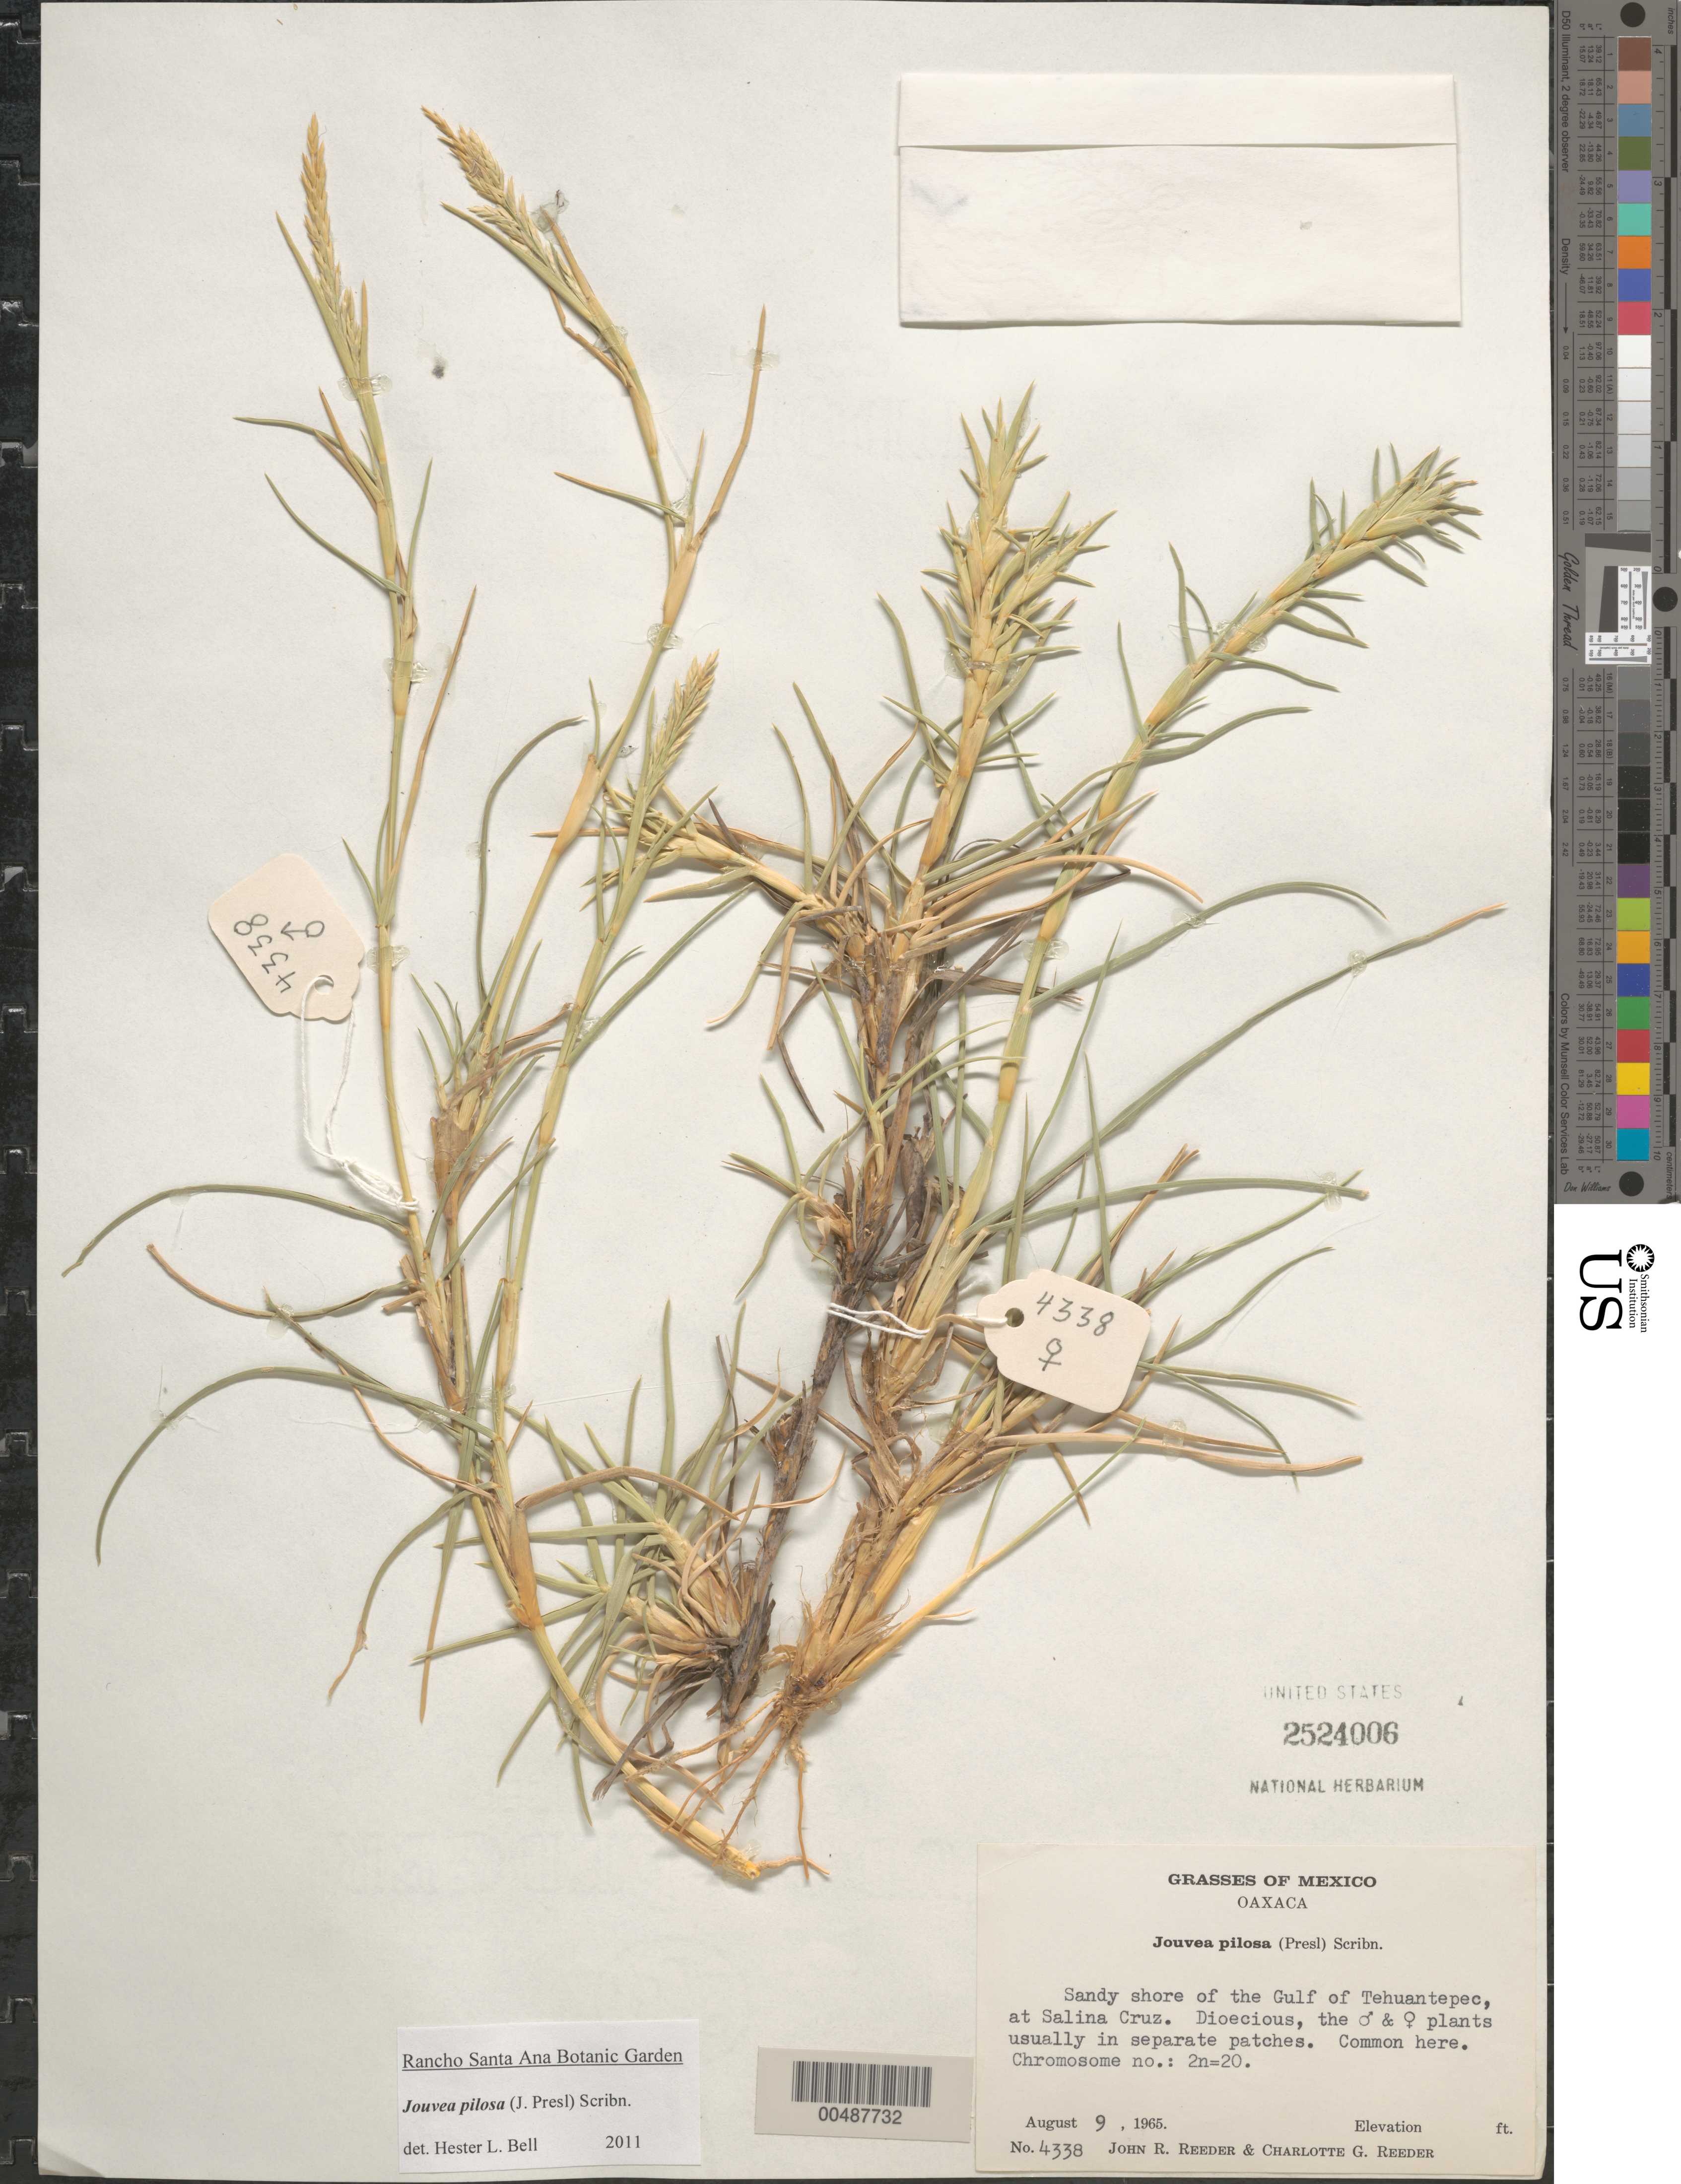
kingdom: Plantae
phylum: Tracheophyta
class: Liliopsida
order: Poales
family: Poaceae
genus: Jouvea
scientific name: Jouvea pilosa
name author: (J. Presl) Scribn.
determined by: Bell, H. L.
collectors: J. R. Reeder & C. G. Reeder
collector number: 4338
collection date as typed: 9 Aug 1965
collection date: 1965-08-09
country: Mexico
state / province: Oaxaca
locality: Sandy shore of the Gulf of Tehuantepec, at Salina Cruz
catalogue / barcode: US 2524006